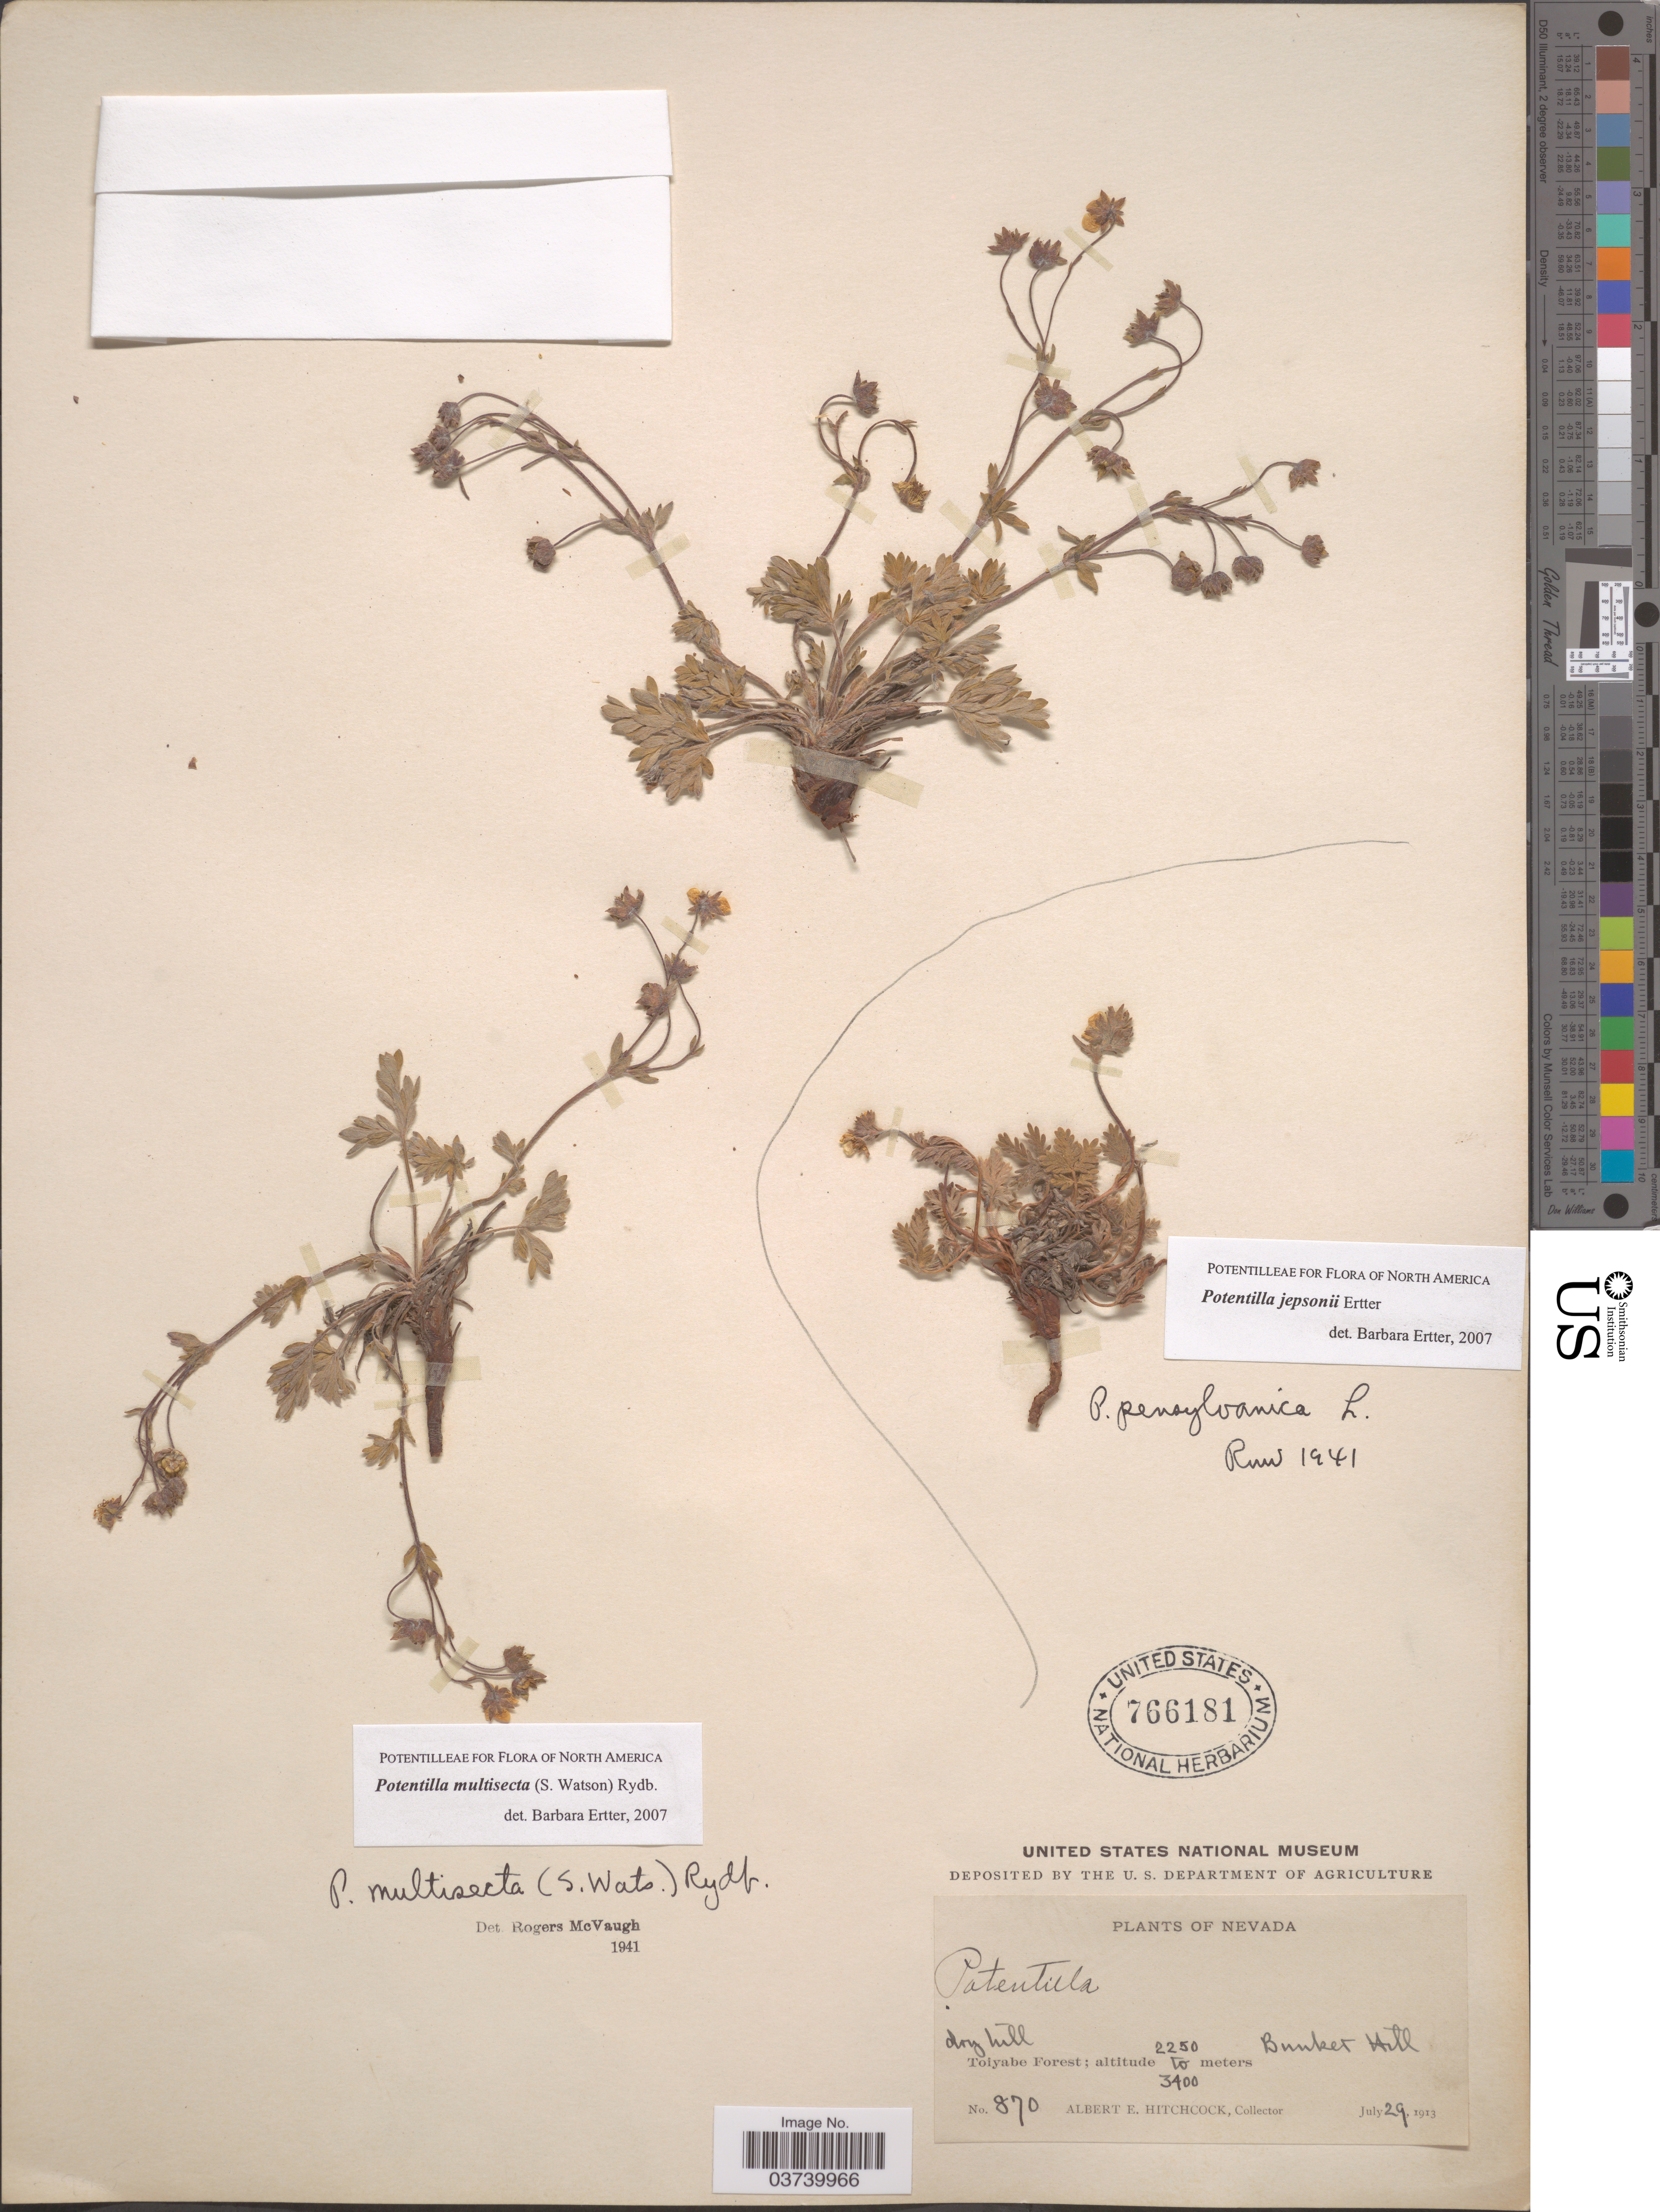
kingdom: Plantae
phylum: Tracheophyta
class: Magnoliopsida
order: Rosales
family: Rosaceae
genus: Potentilla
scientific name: Potentilla jepsonii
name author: Ertter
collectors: A. Hitchcock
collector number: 870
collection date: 1913-07-29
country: United States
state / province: Nevada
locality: Toiyabe Forest. Bunket Hill.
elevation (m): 2250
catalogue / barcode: US 766181